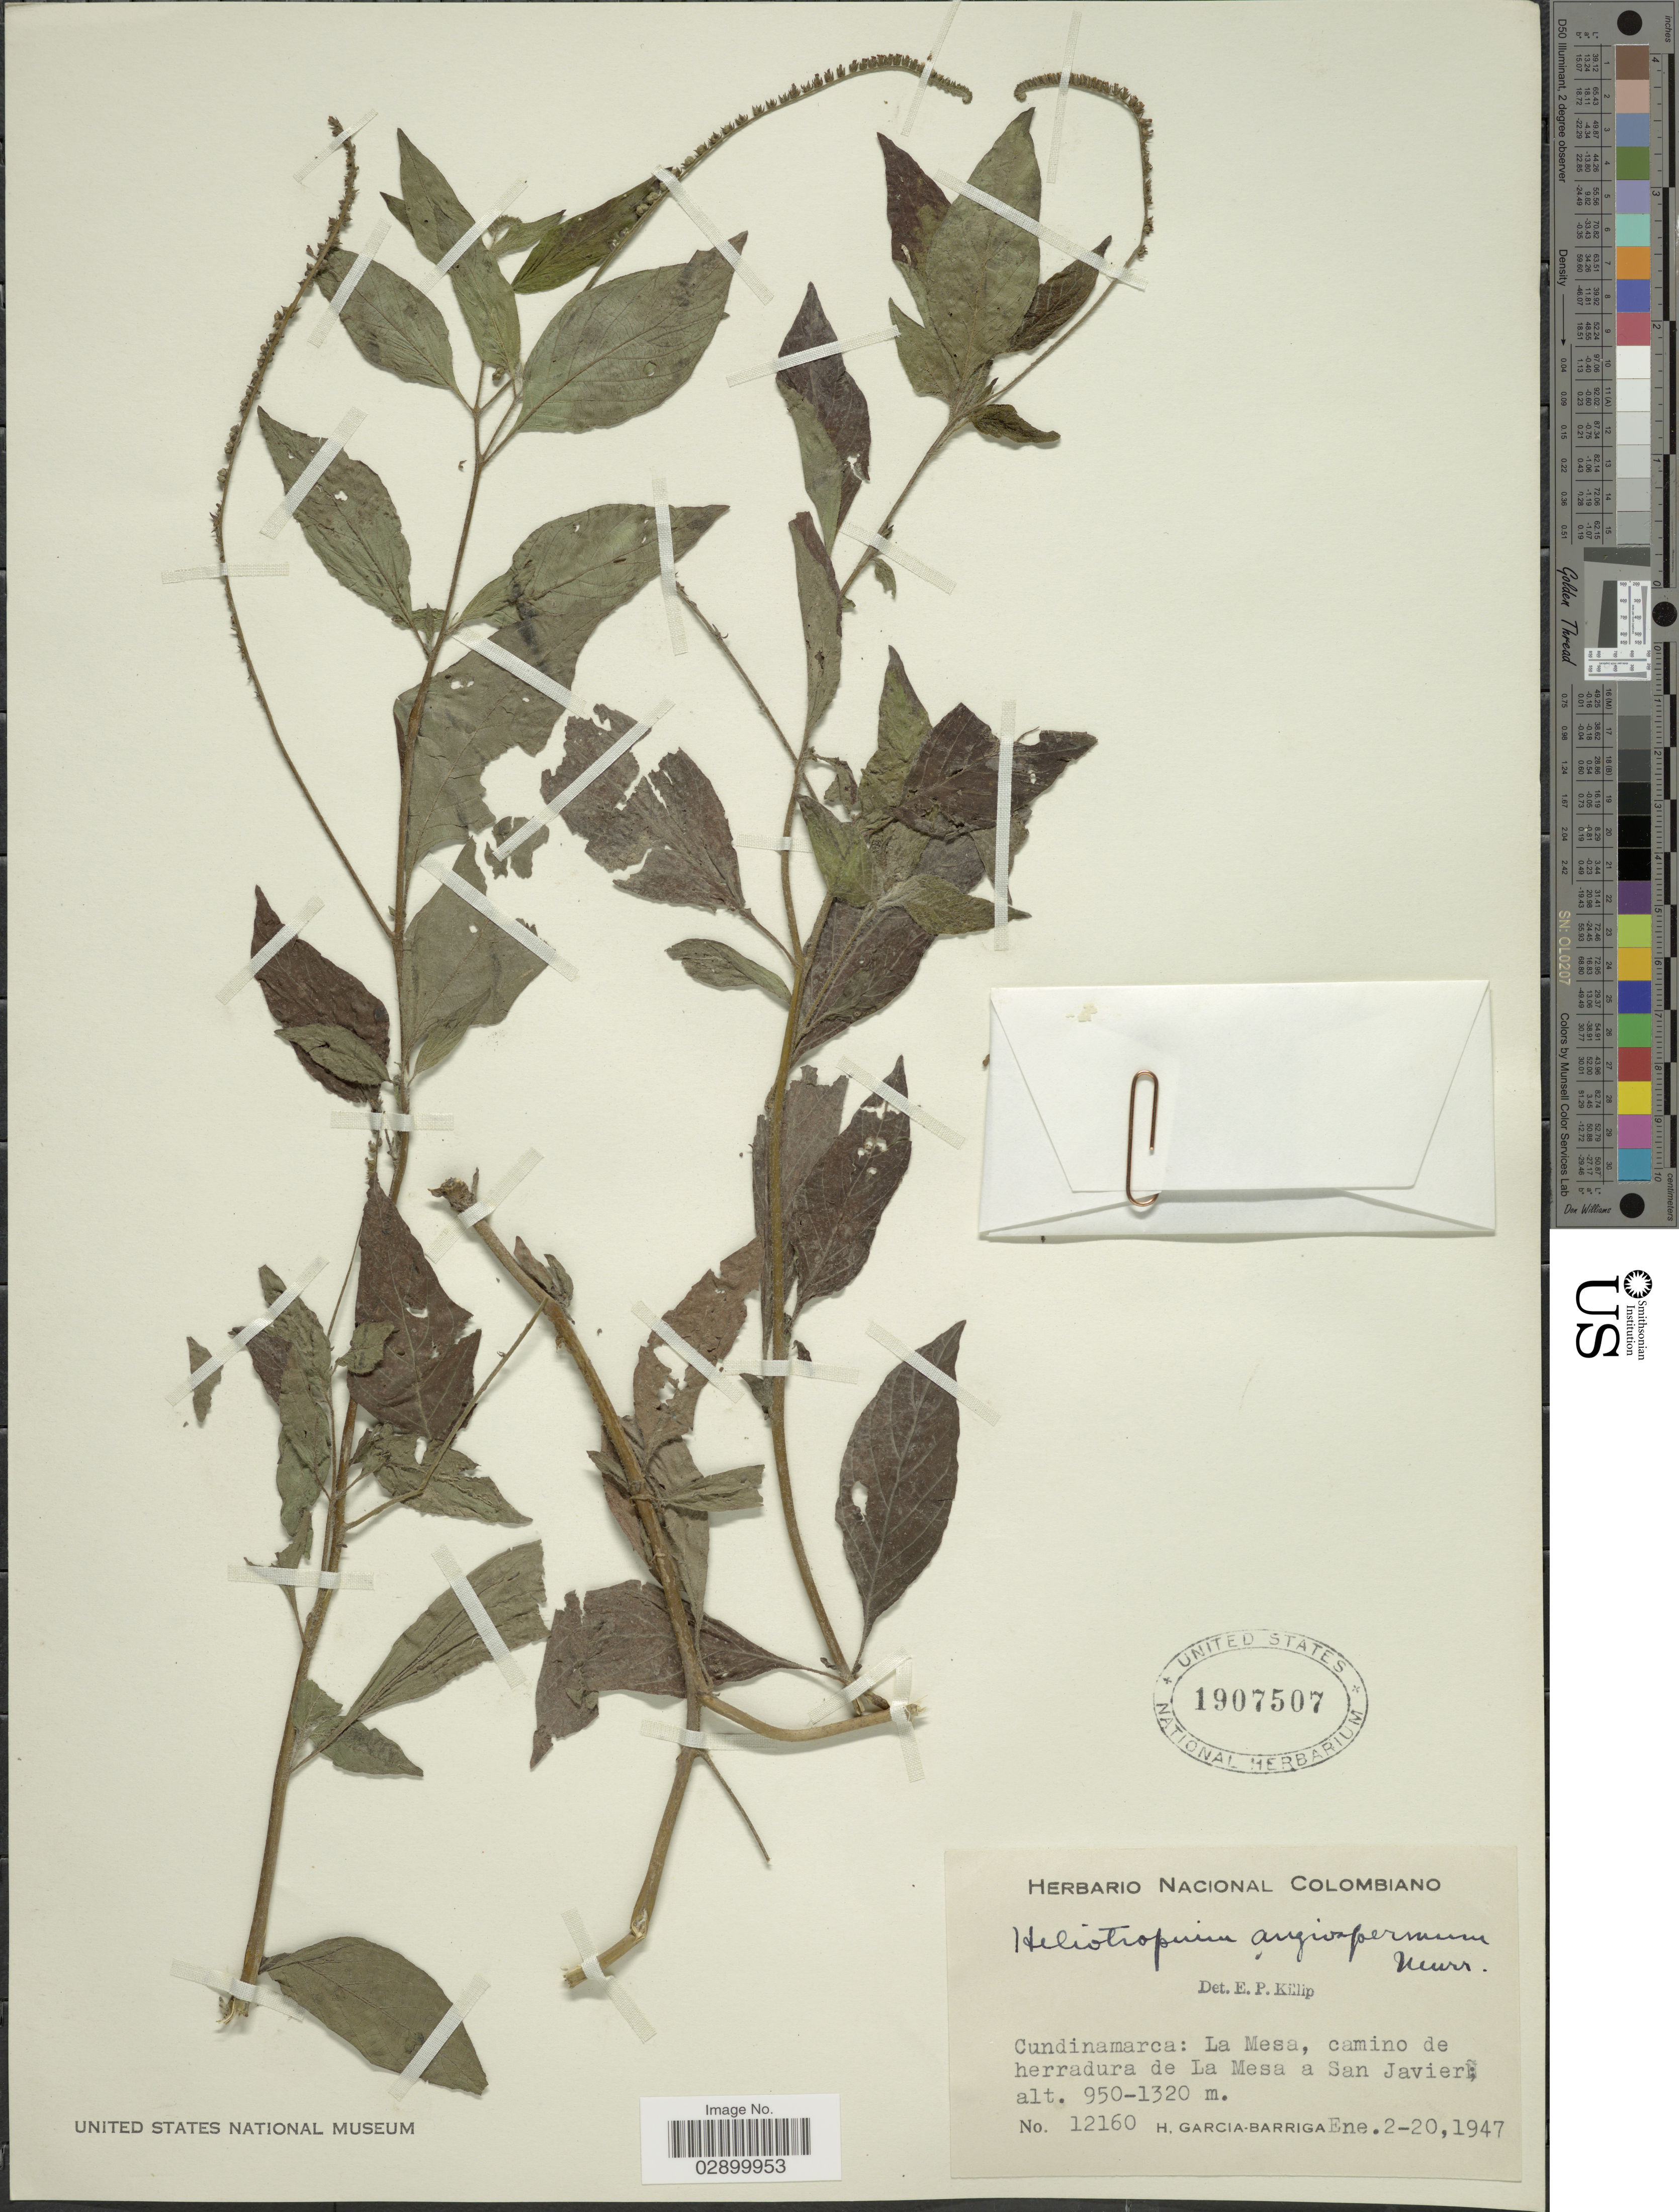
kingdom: Plantae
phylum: Tracheophyta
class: Magnoliopsida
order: Boraginales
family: Heliotropiaceae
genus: Heliotropium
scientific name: Heliotropium angiospermum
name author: Murray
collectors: H. García Barriga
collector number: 12160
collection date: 1947-01-02/1947-01-20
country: Colombia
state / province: Cundinamarca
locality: La Mesa, camino de herradura de La Mesa a San Javier.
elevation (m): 950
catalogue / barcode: US 1907507